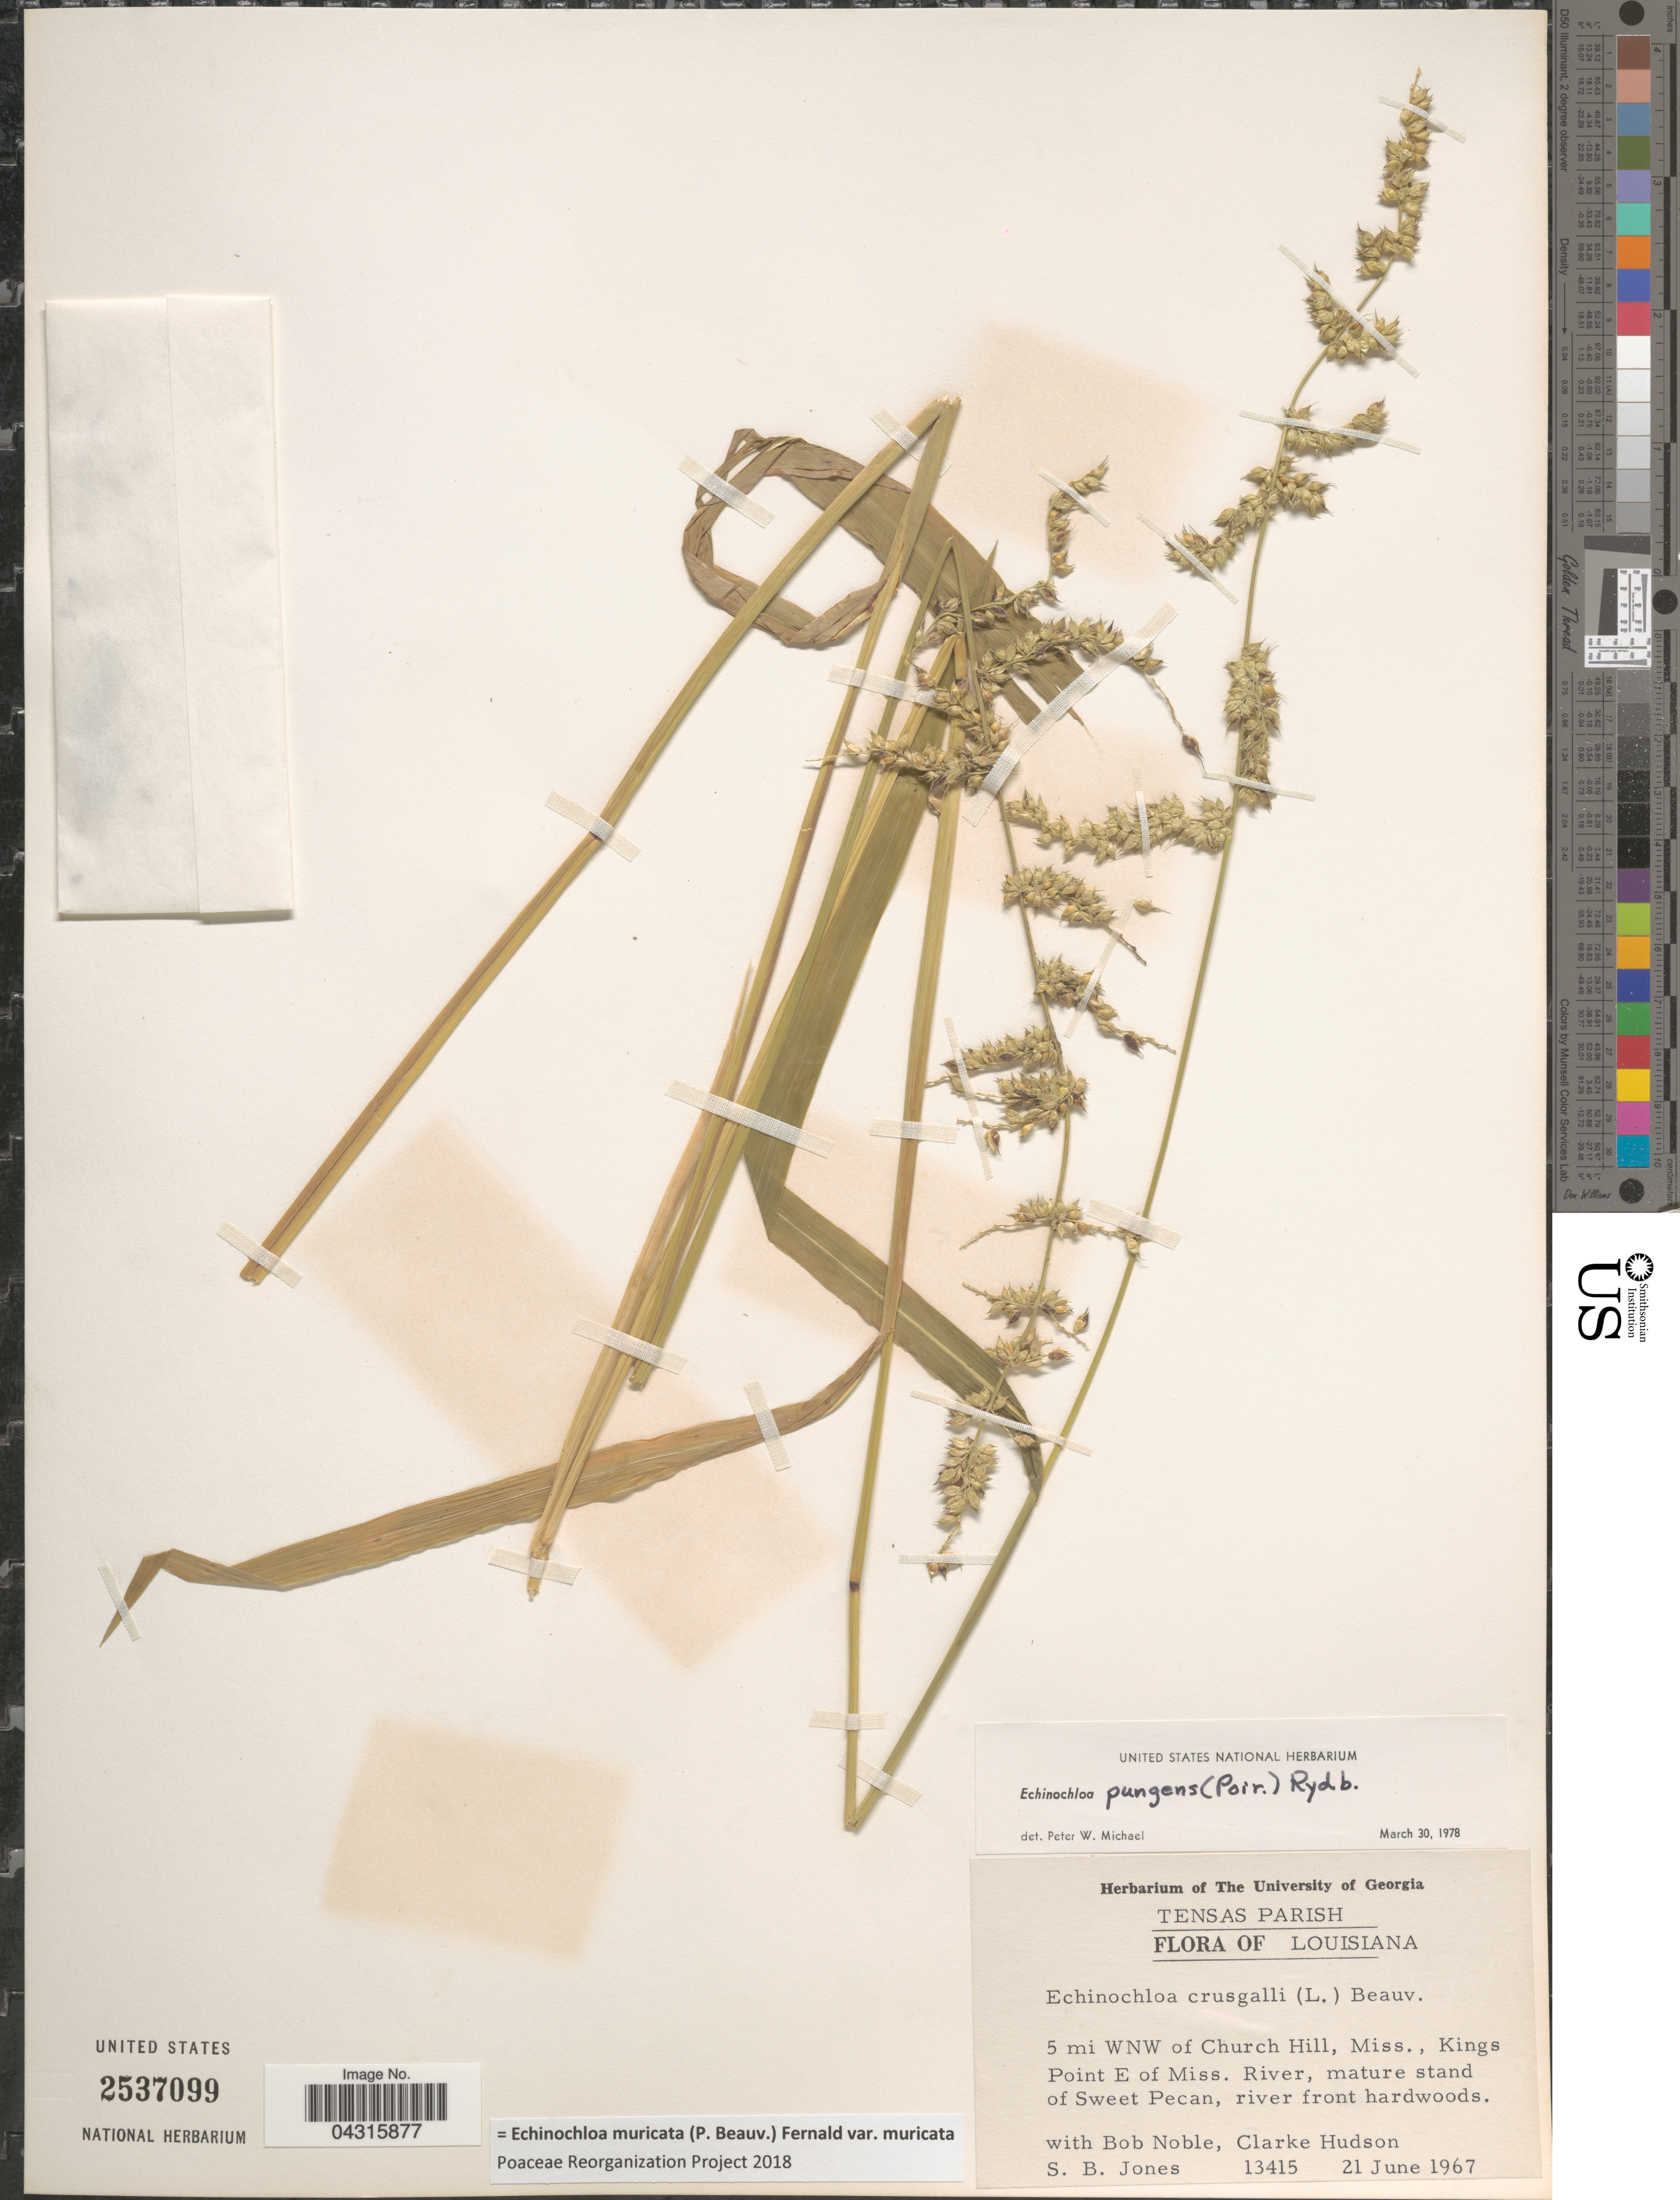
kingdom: Plantae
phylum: Tracheophyta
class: Liliopsida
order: Poales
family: Poaceae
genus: Echinochloa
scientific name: Echinochloa muricata var. muricata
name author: (P. Beauv.) Fernald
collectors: S. B. Jones, B. Noble & C. F. Hudson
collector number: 13415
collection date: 1967-06-21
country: United States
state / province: Mississippi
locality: Tensas Parish. 5 mi WNW of Churchill Hill. Kings Point E of Miss. River, mature stand of Sweet Pecan, river front hardwoods.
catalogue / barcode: US 2537099